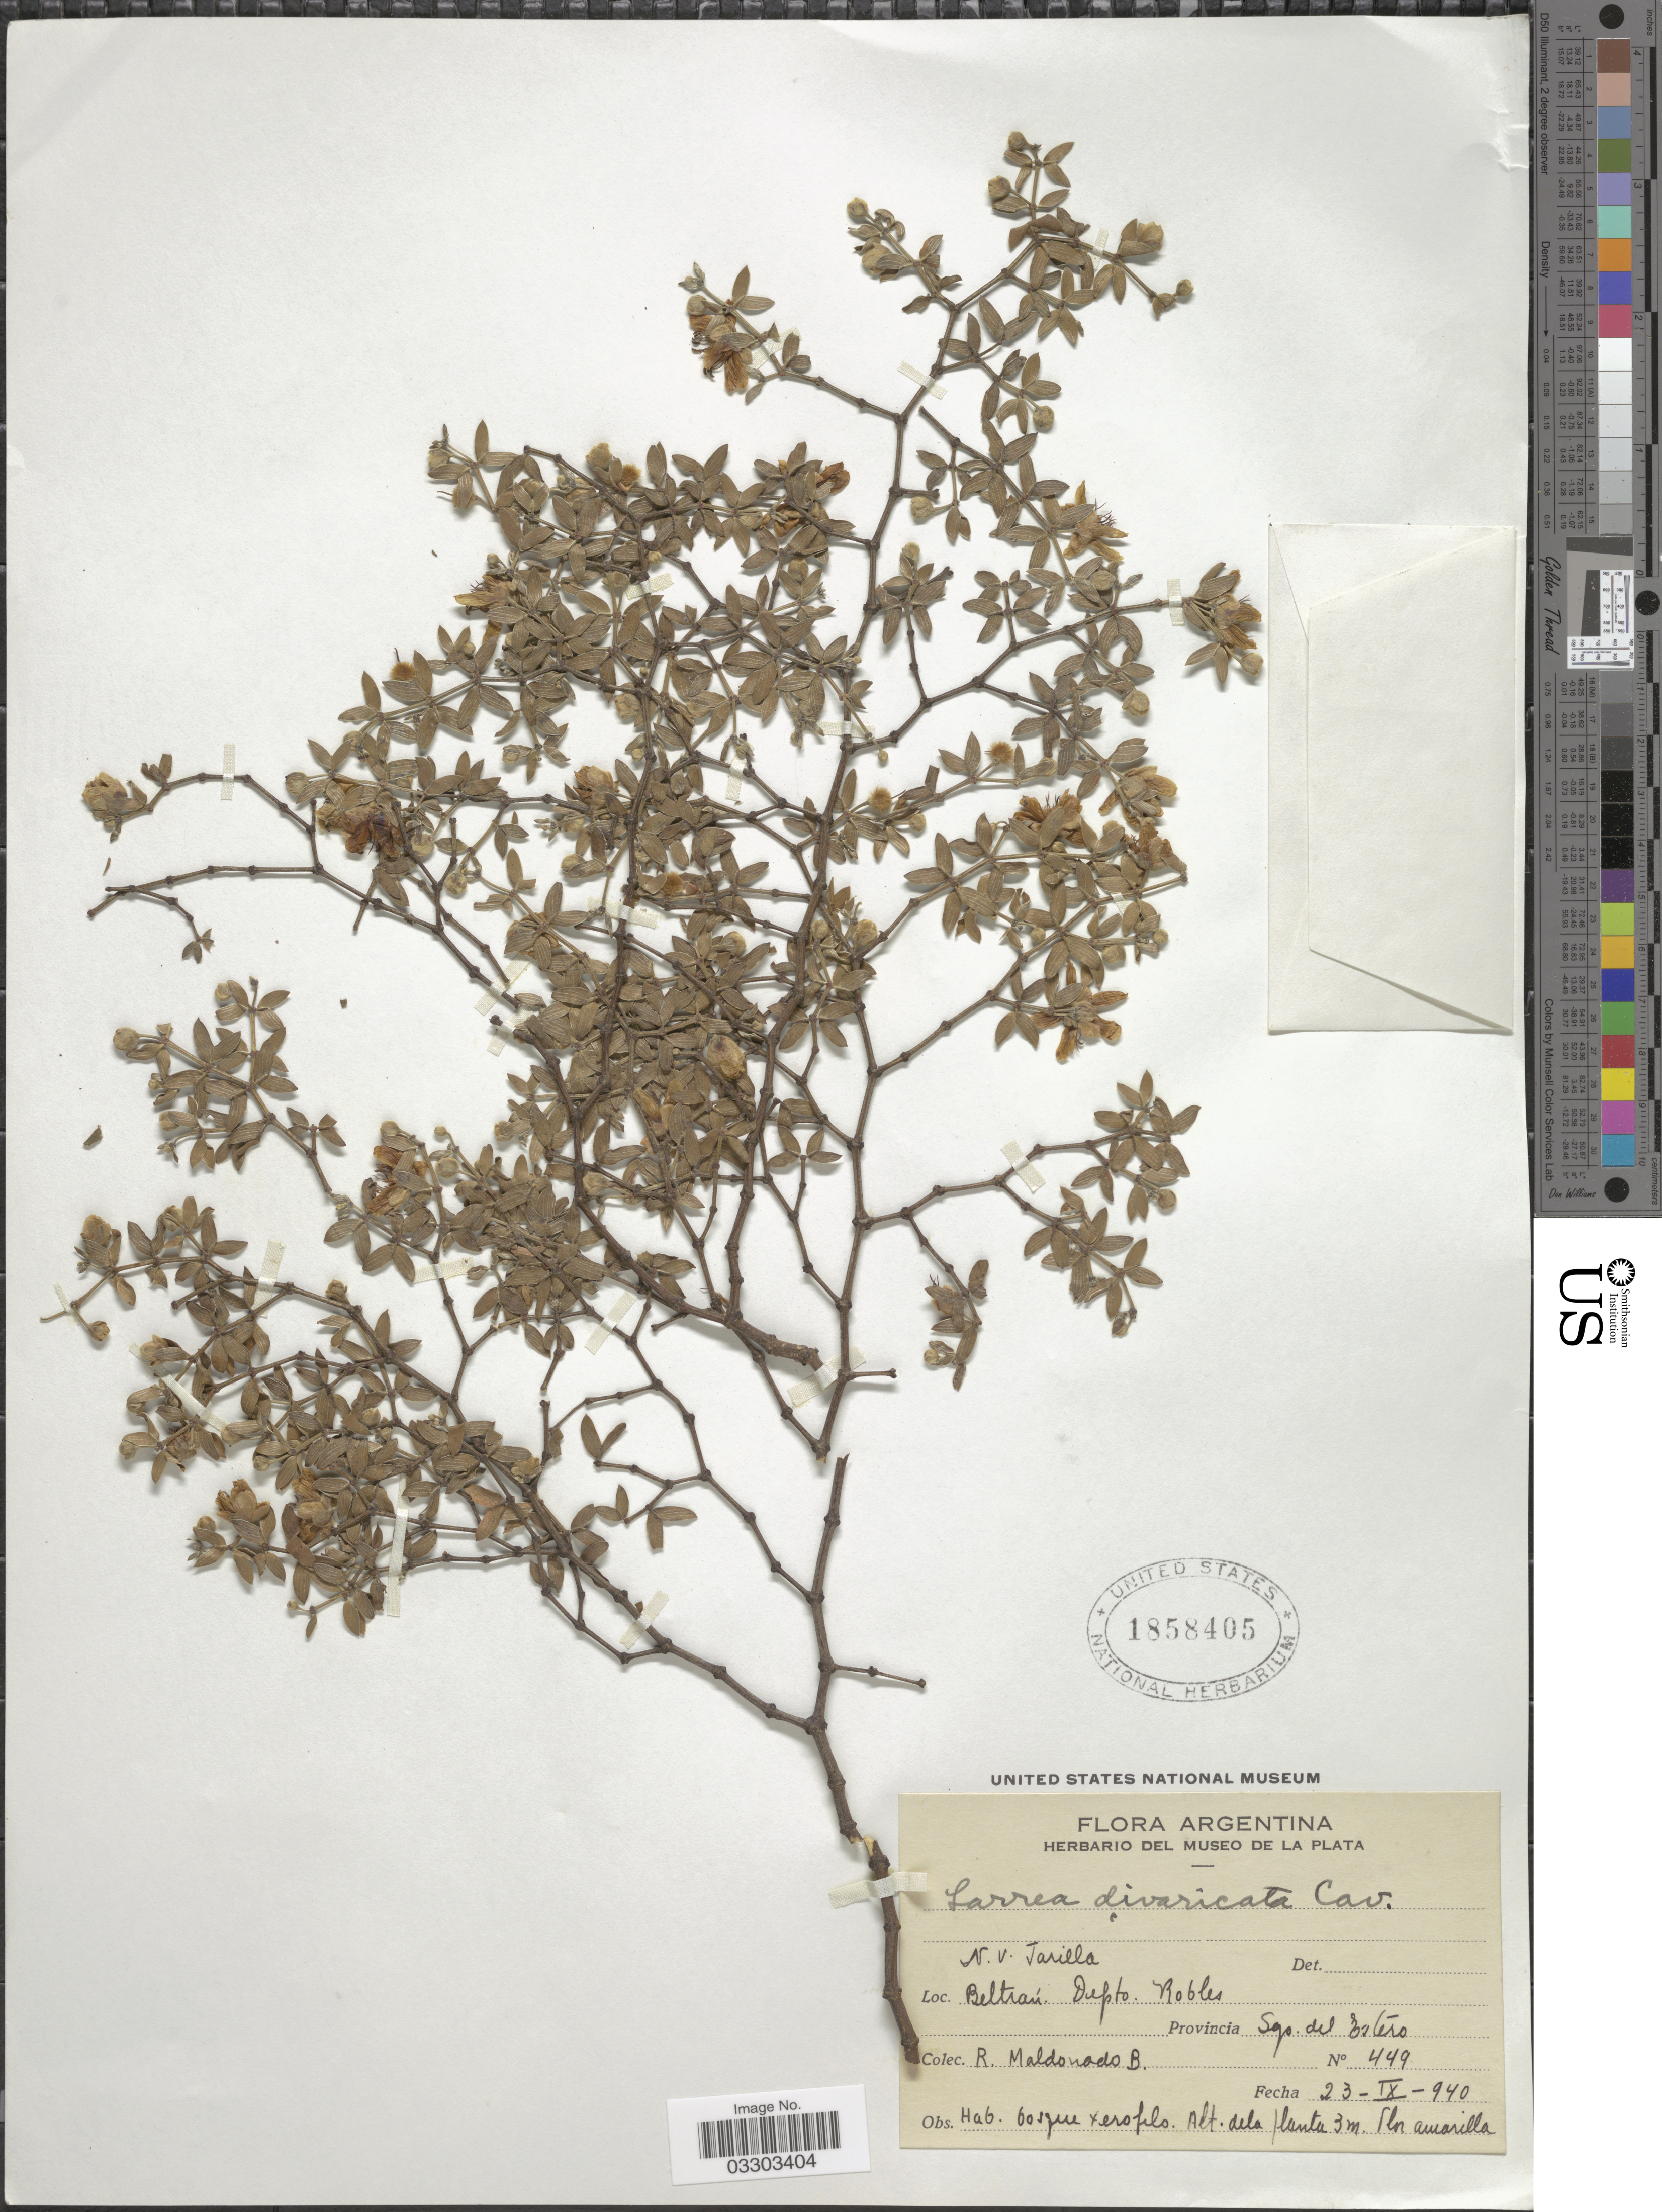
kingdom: Plantae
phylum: Tracheophyta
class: Magnoliopsida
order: Zygophyllales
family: Zygophyllaceae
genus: Larrea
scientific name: Larrea divaricata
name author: Cav.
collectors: R. Maldonado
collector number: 449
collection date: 1940-09-23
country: Argentina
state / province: Santiago del Estero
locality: Beltrán Depto. Robles.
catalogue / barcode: US 1858405